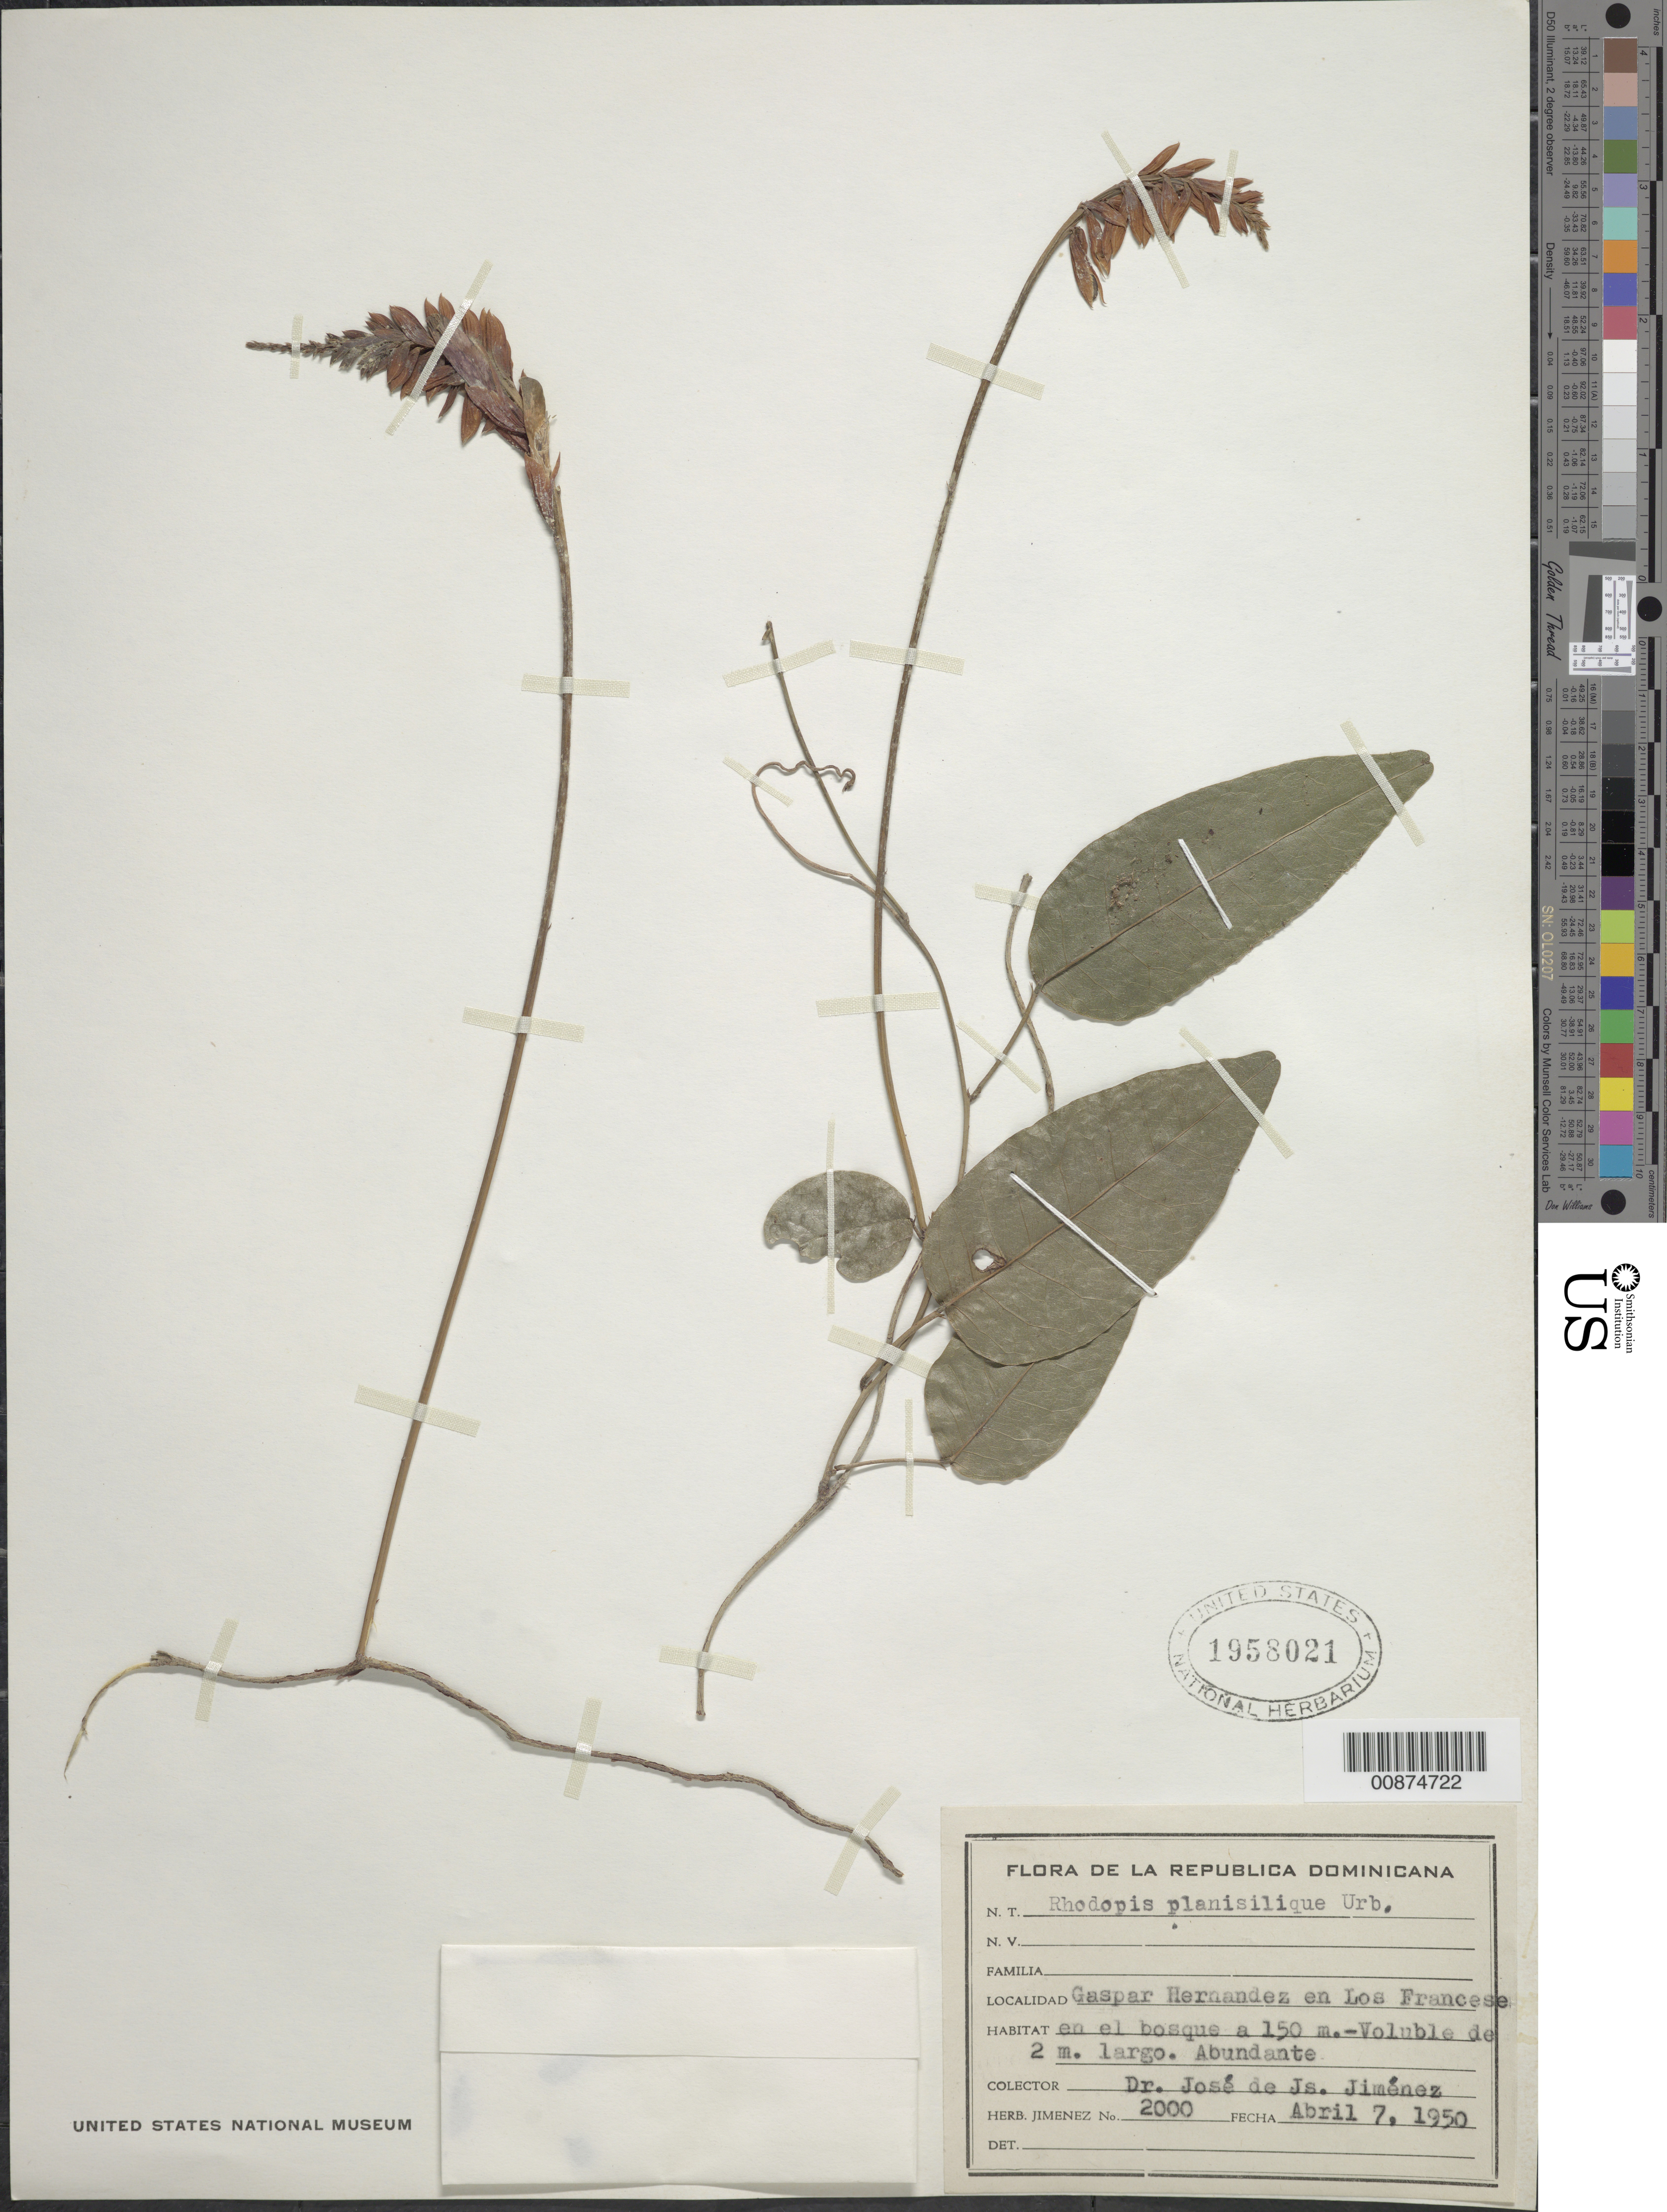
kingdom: Plantae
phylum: Tracheophyta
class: Magnoliopsida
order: Fabales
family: Fabaceae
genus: Rhodopis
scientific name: Rhodopis planisiliqua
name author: (L.) Urb.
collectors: J. J. Jiménez Almonte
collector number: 2000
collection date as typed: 07 Apr 1950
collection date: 1950-04-07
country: Dominican Republic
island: Hispaniola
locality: Gaspar Hernández en Los Franceses.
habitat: En el bosque.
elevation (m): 150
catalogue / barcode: US 1958021